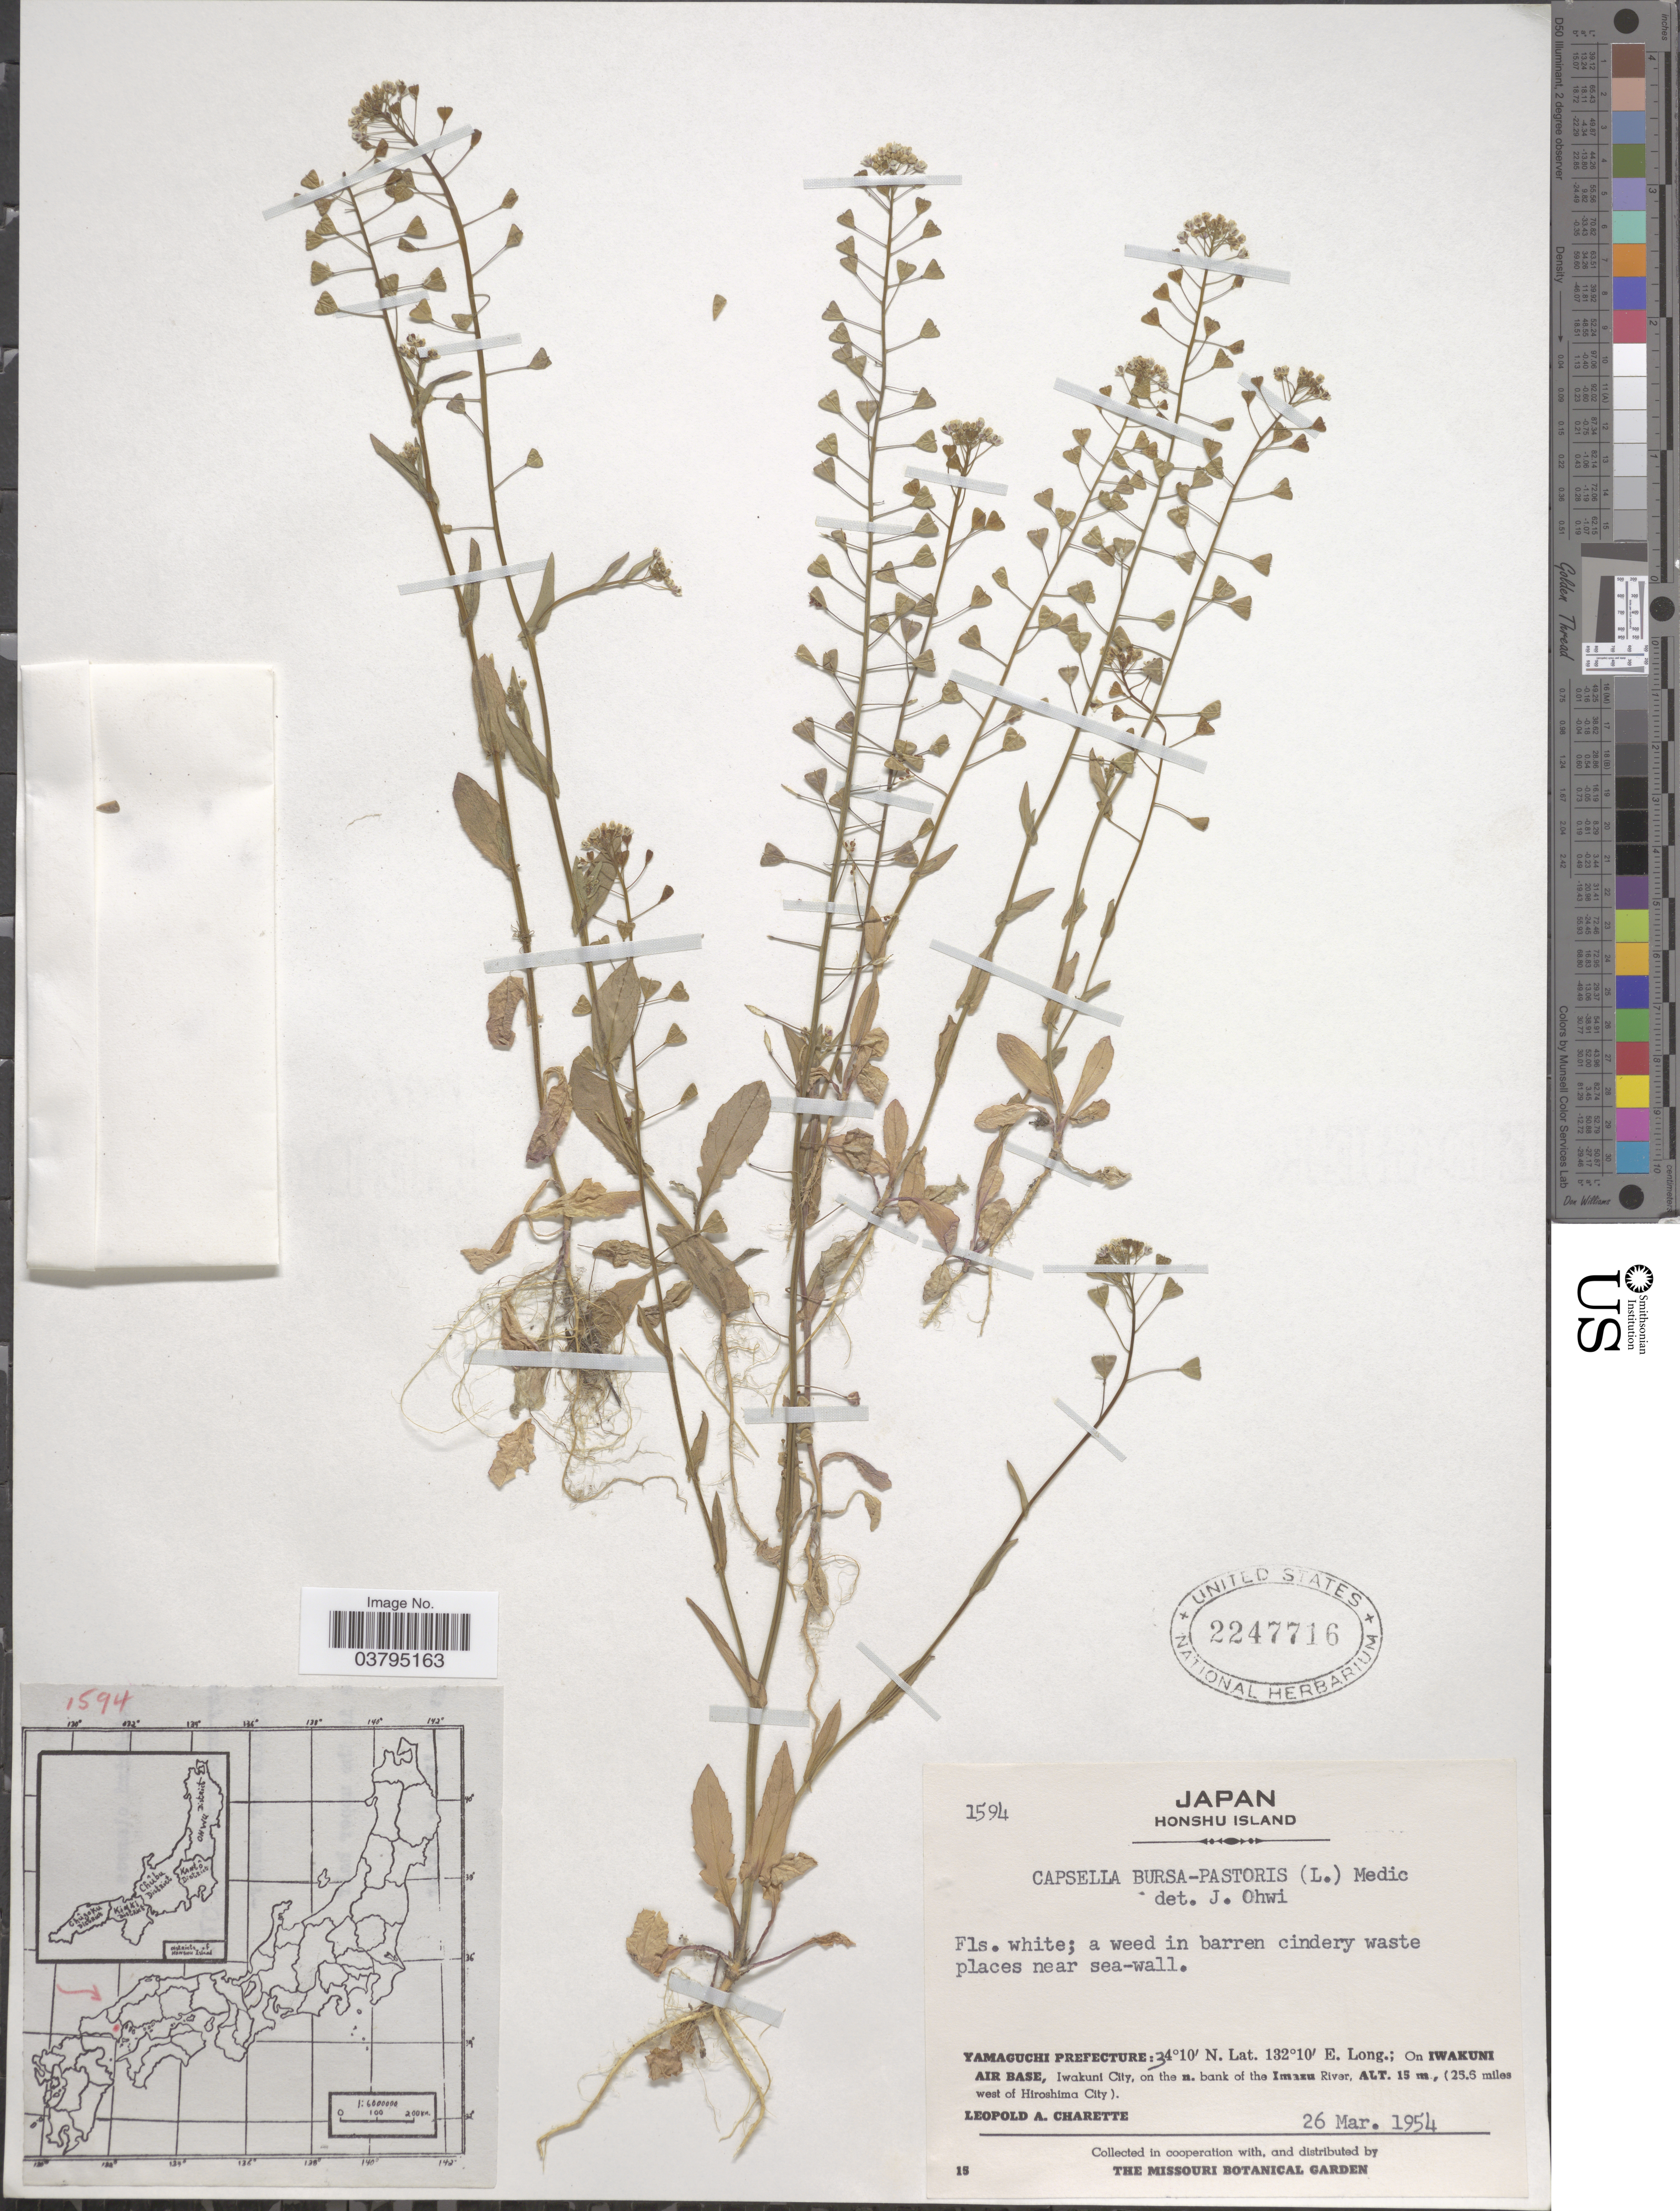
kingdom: Plantae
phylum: Tracheophyta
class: Magnoliopsida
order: Brassicales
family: Brassicaceae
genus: Capsella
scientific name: Capsella bursa-pastoris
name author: (L.) Medik.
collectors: L. A. Charette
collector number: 1594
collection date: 1954-03-26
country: Japan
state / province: Yamaguti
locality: Honshu Island. Yamaguchi Prefecture. On Iwakuni Air Base, Iwakuni City, on the n. bank of the Imazu River, ( 25.6 miles west of Hiroshima City).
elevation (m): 15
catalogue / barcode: US 2247716